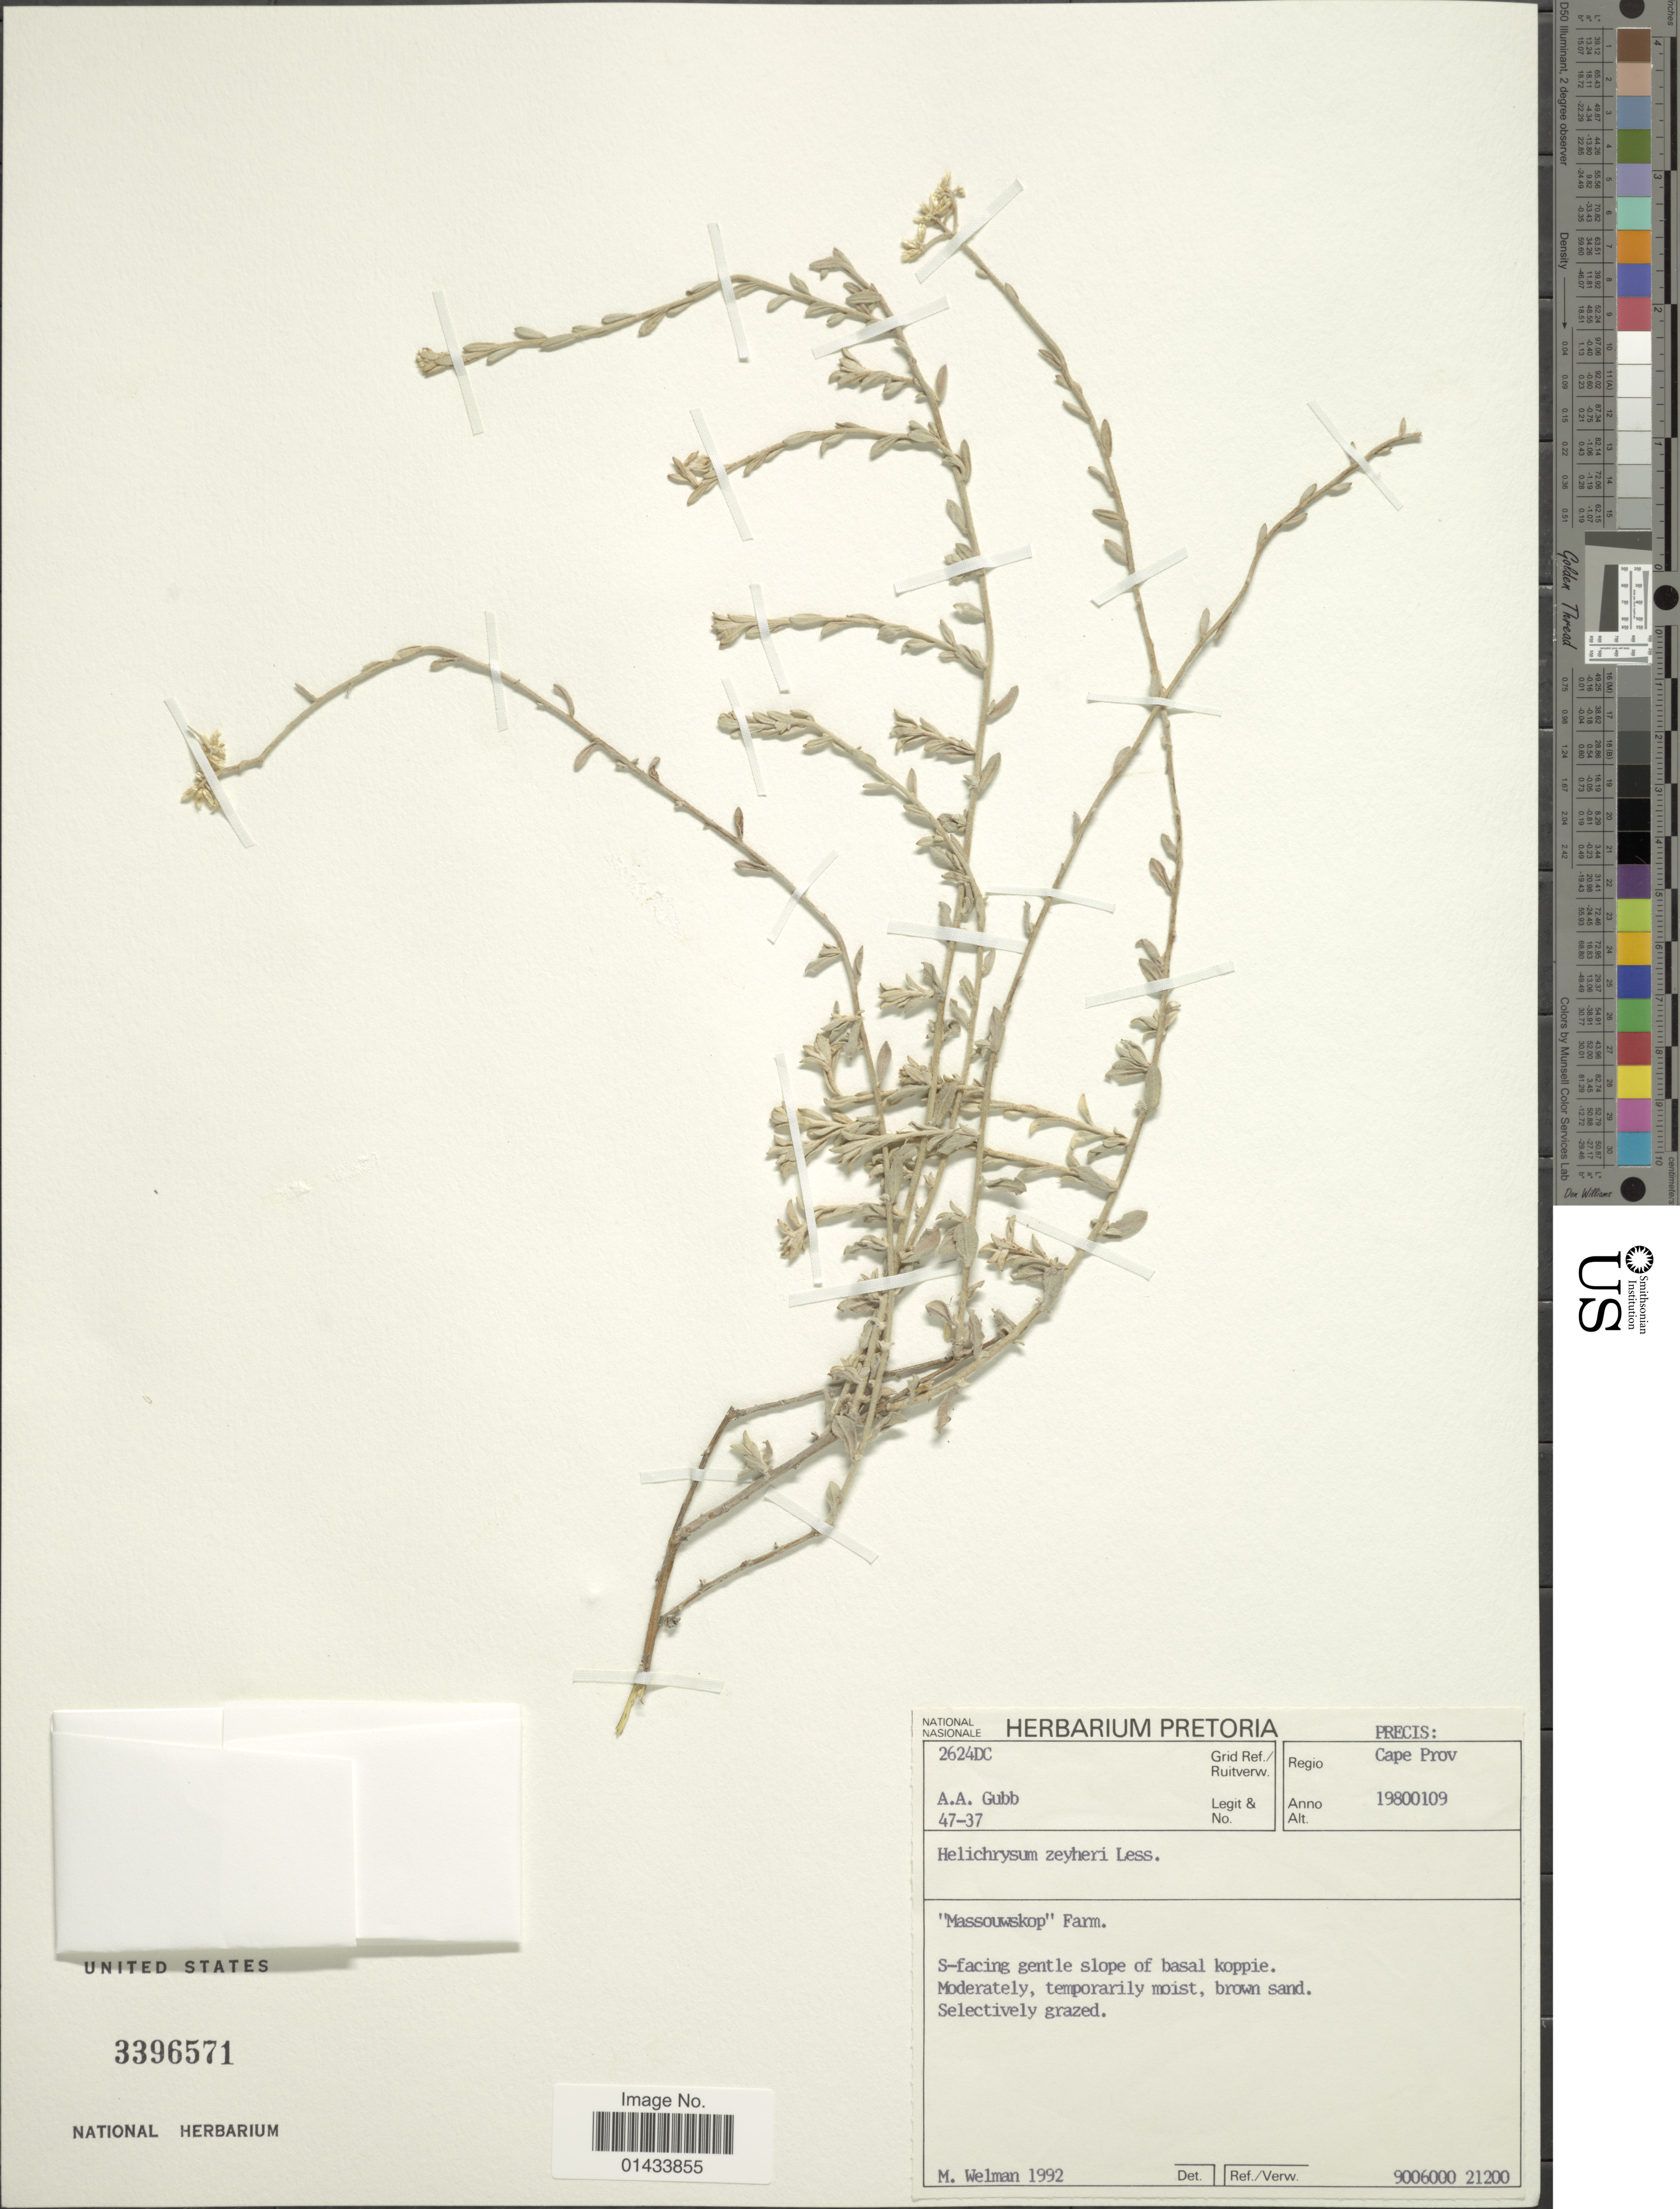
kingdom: Plantae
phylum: Tracheophyta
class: Magnoliopsida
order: Asterales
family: Asteraceae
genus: Helichrysum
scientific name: Helichrysum zeyheri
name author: Less.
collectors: A. Gubb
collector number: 47-37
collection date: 1980-01-09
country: South Africa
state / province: North West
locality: Regio Cape Prov., Grid Ref./Ruitverw. 2624DC, "Massouwskop" Farm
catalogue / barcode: US 3396571